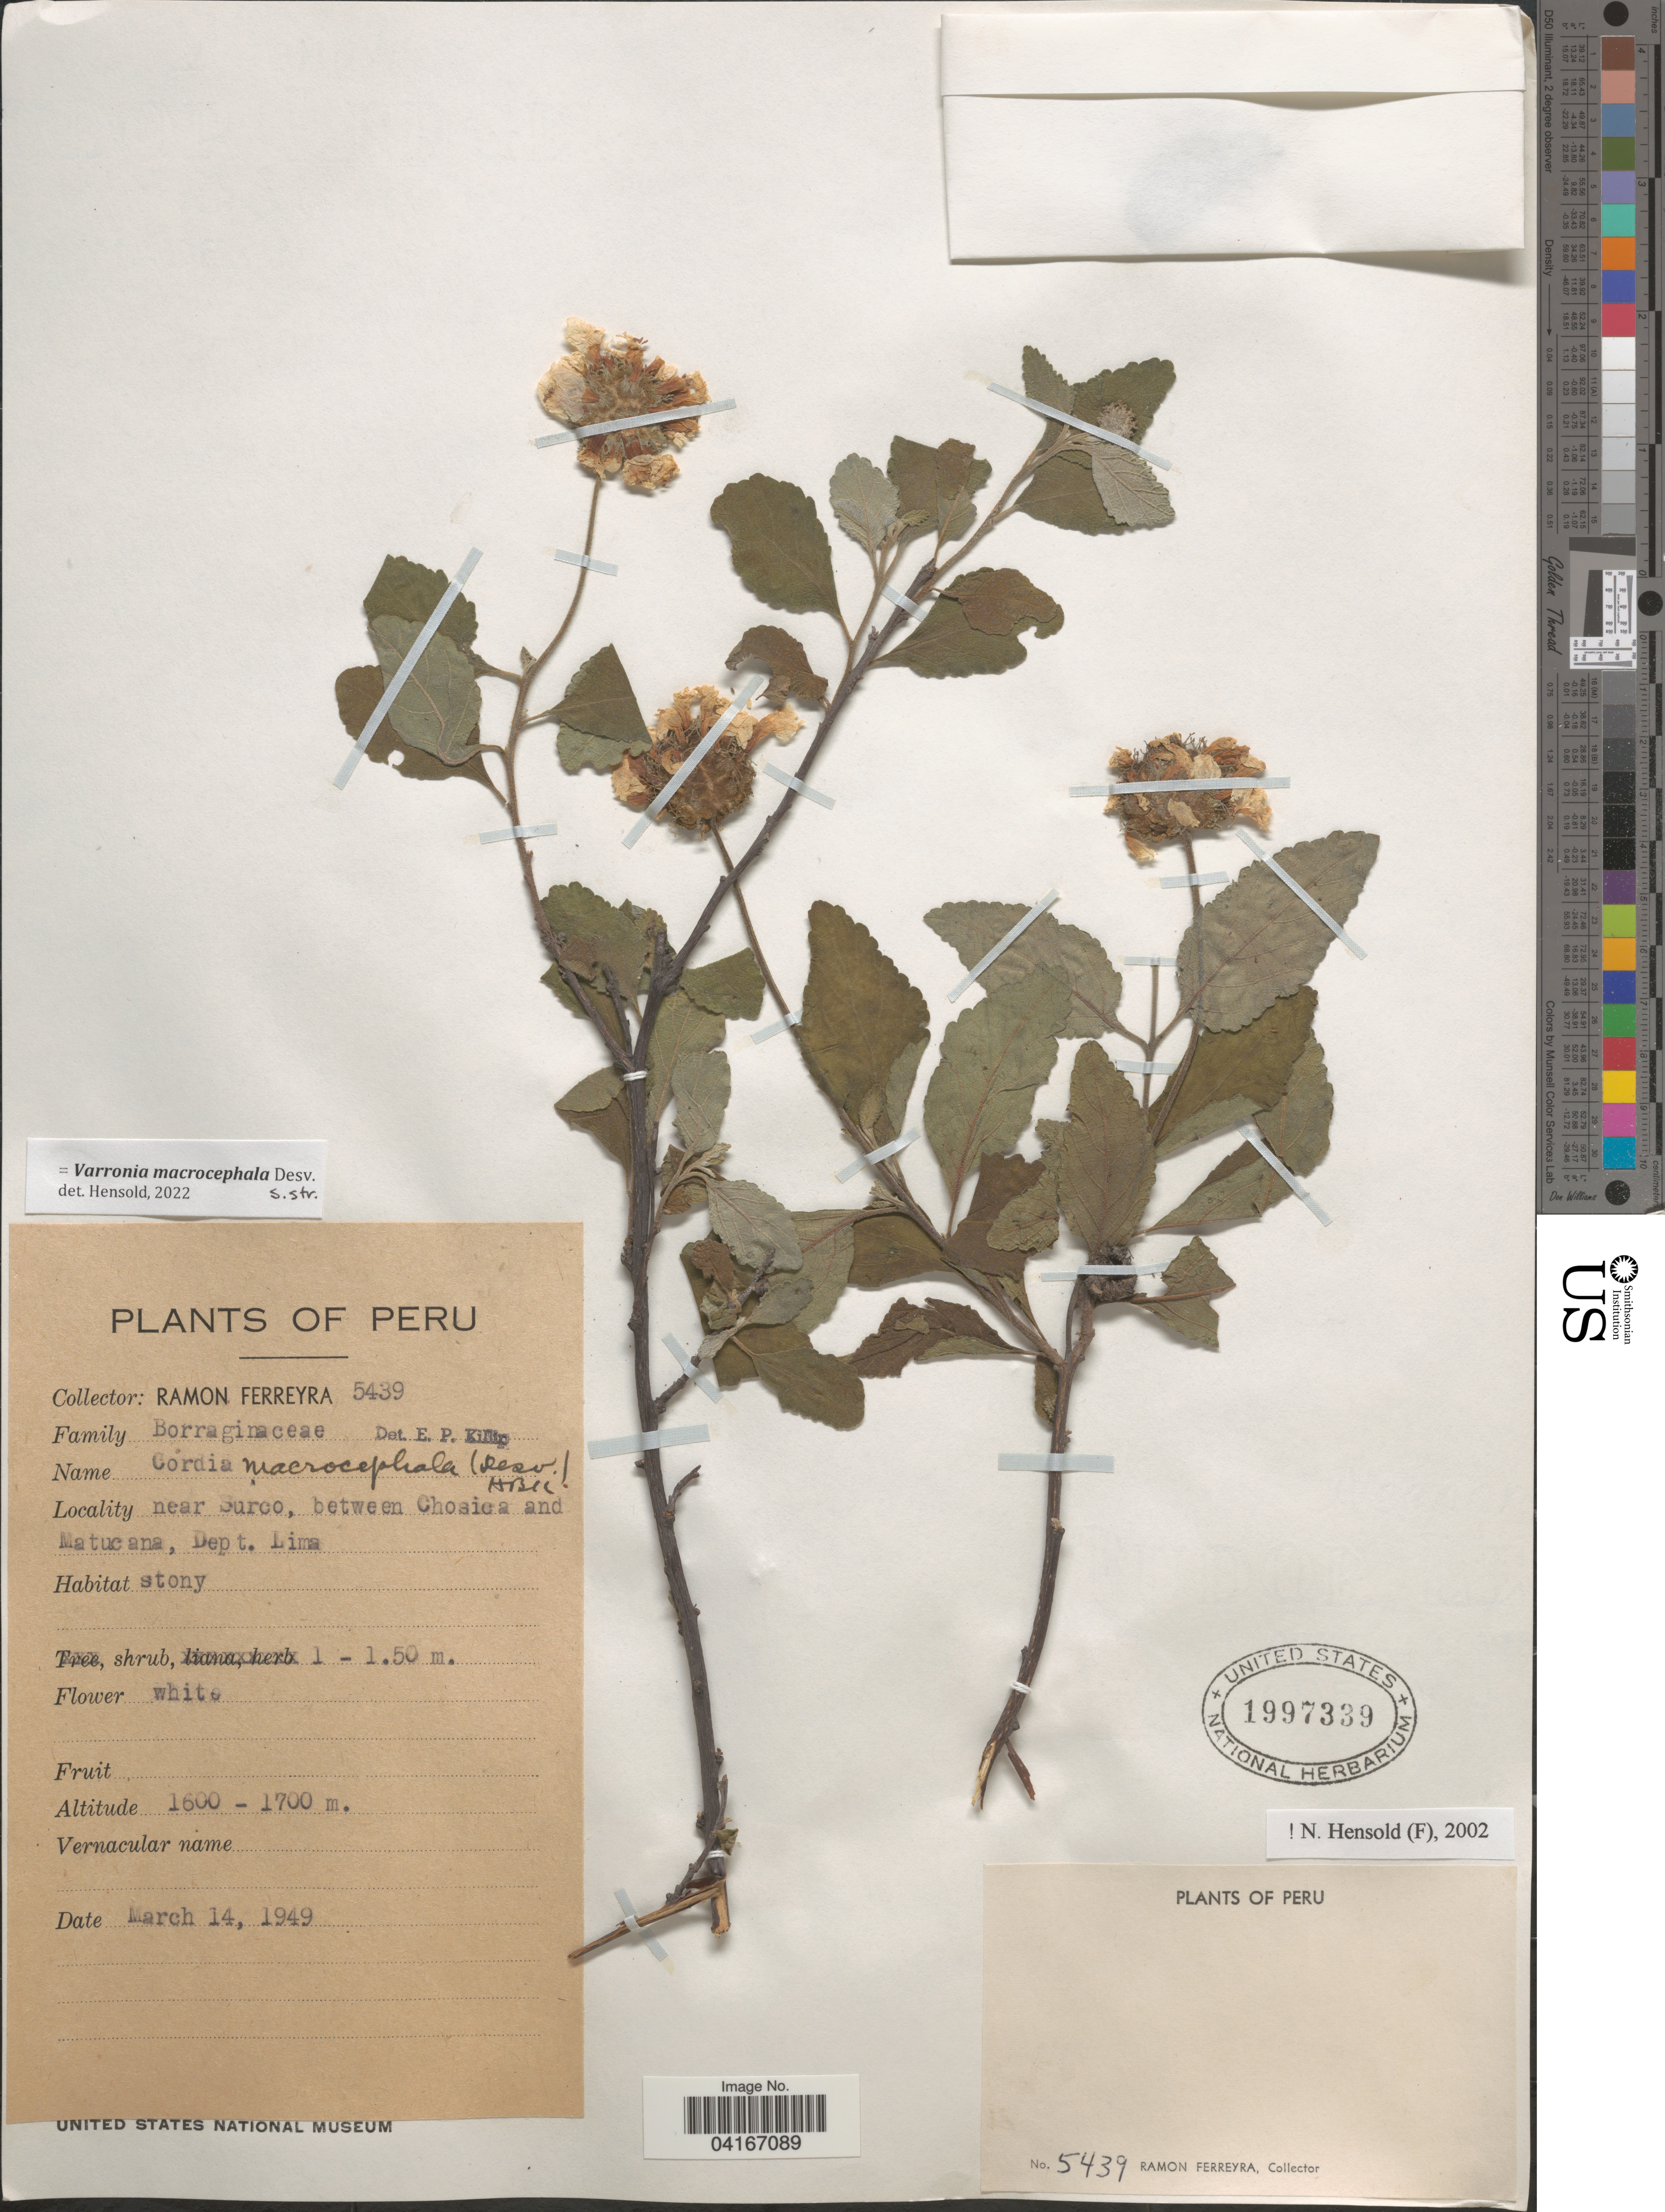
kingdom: Plantae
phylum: Tracheophyta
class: Magnoliopsida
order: Boraginales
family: Cordiaceae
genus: Varronia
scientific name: Varronia macrocephala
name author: Desv.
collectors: R. A. Ferreyra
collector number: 5439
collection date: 1949-03-14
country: Peru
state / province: Lima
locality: Near Surco, between Chosica and Matucana, Dept. Lima.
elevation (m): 1600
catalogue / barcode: US 1997339